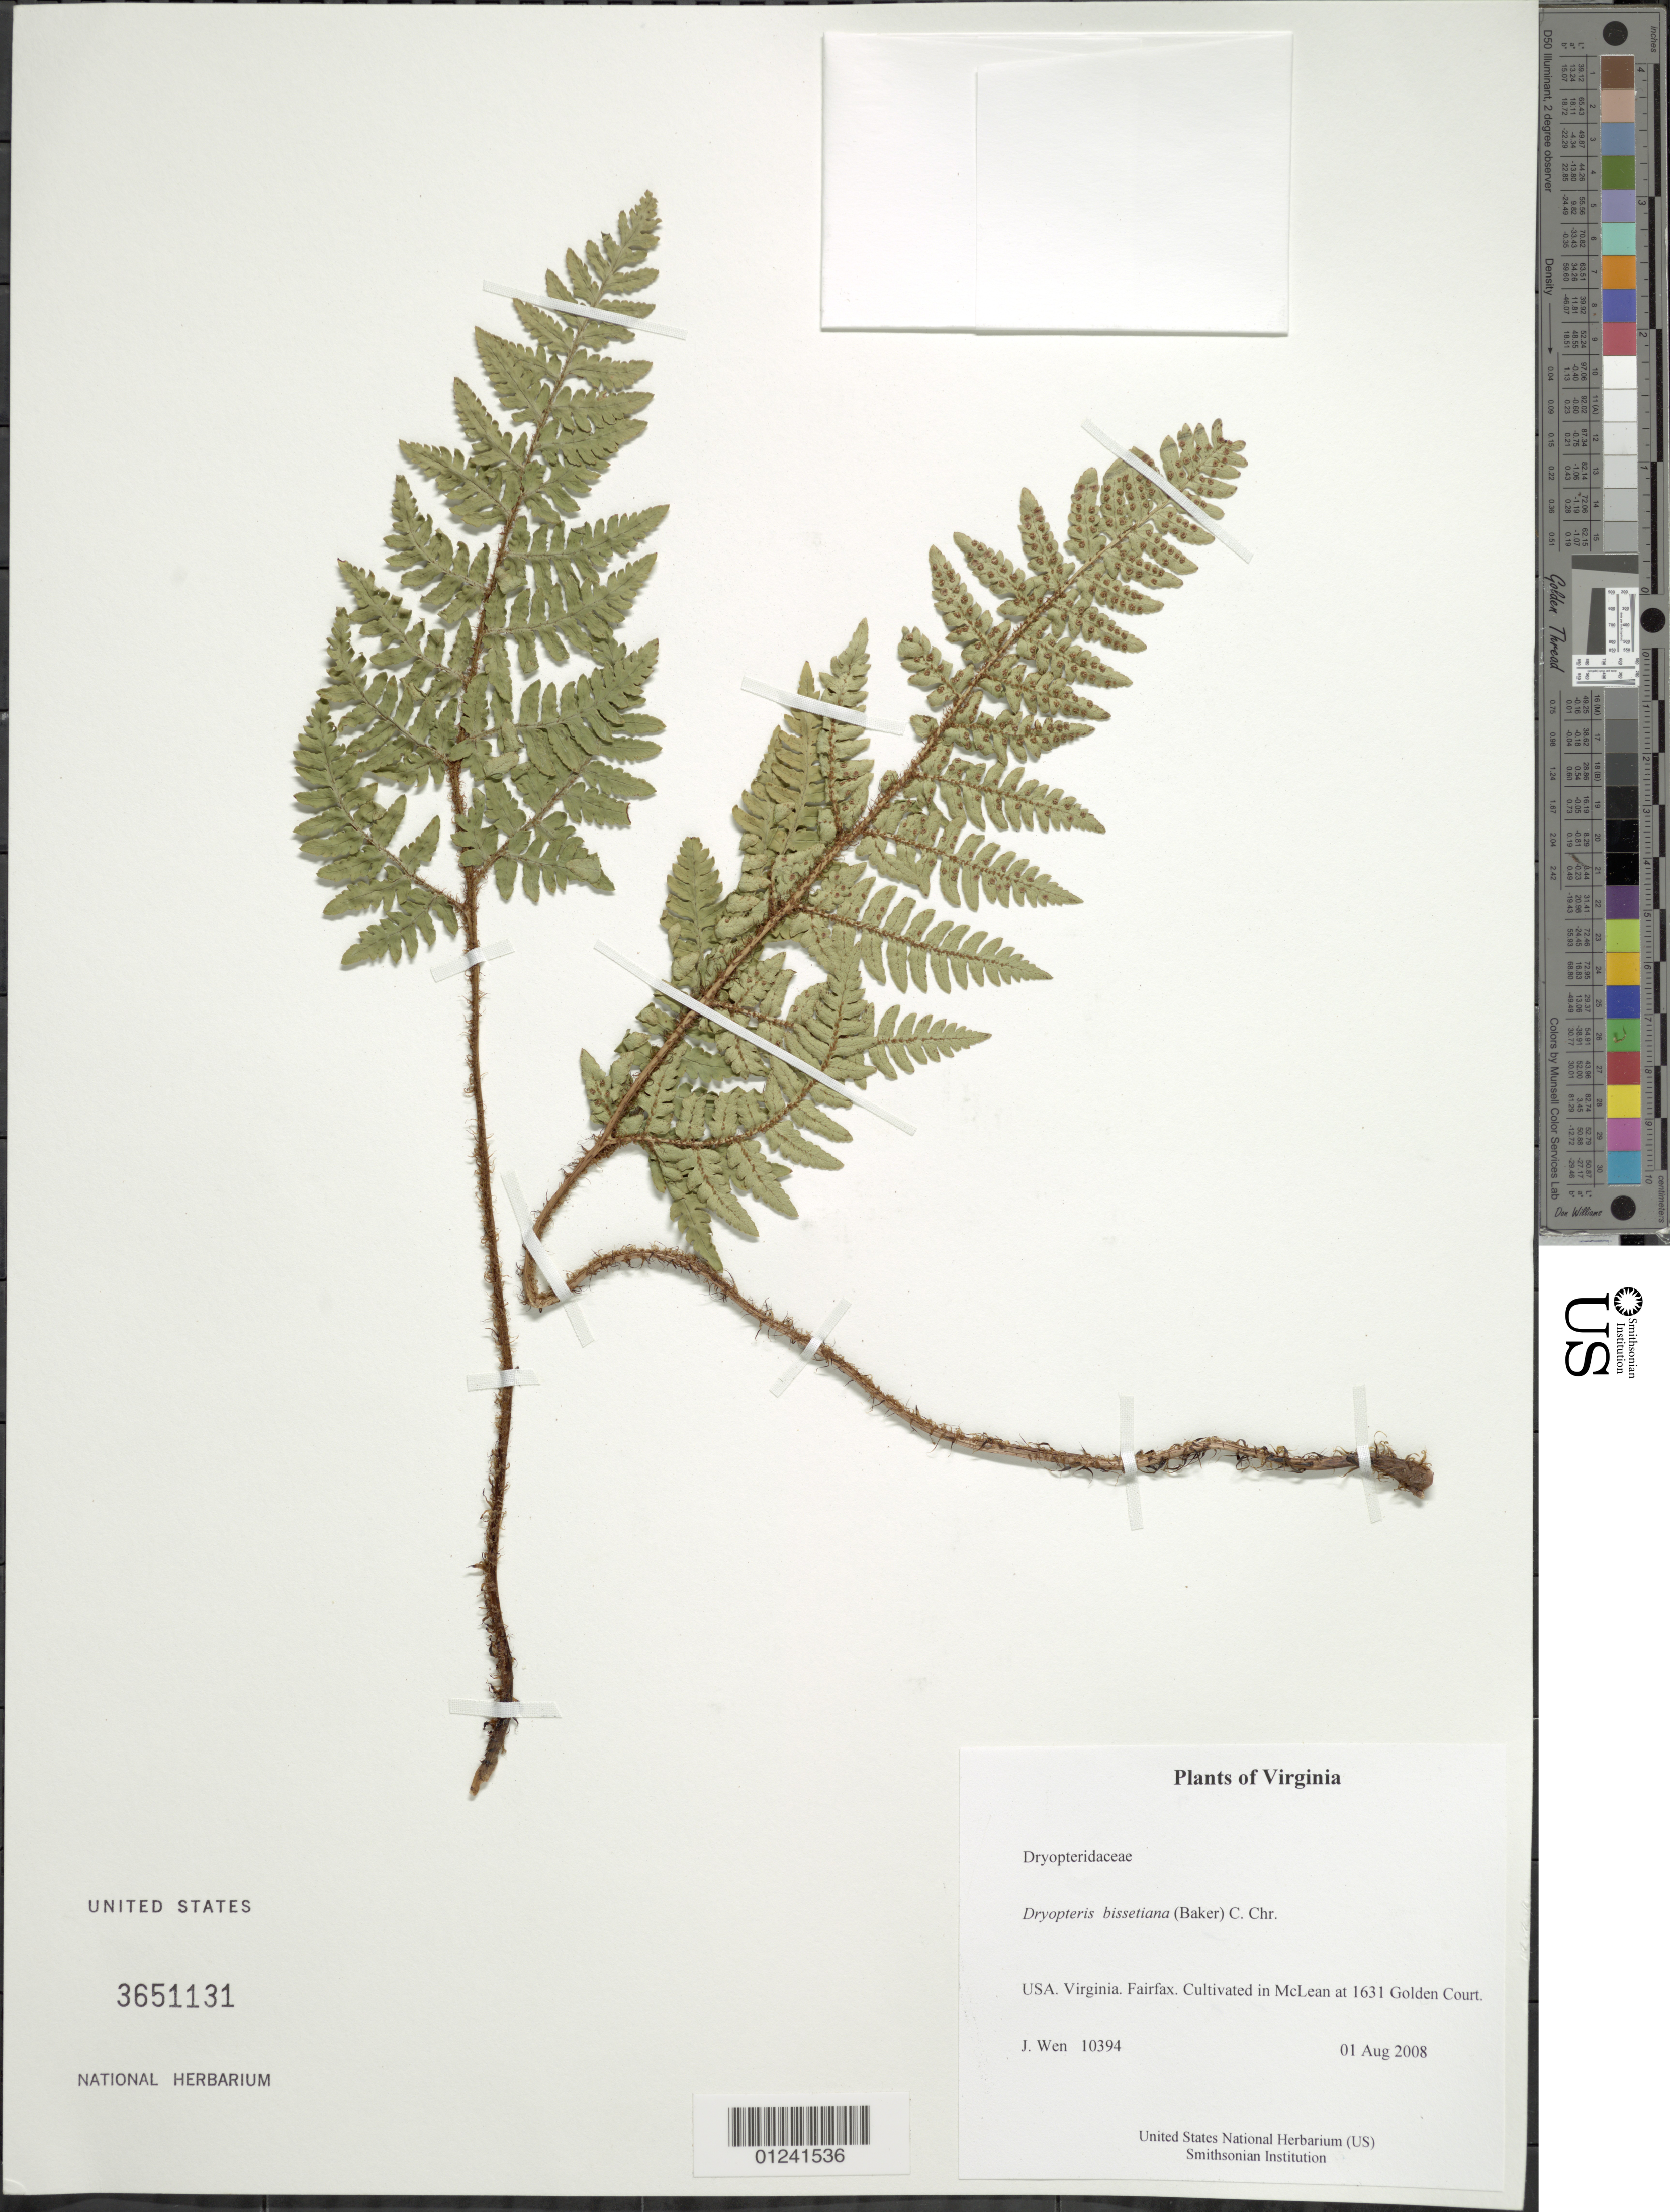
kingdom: Plantae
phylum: Tracheophyta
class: Polypodiopsida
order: Polypodiales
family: Dryopteridaceae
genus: Dryopteris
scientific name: Dryopteris bissetiana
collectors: J. Wen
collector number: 10394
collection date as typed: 01 Aug 2008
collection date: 2008-08-01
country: United States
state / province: Virginia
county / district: Fairfax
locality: Cultivated in McLean at 1631 Golden Court.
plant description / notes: DNA voucher.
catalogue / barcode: US 3651131